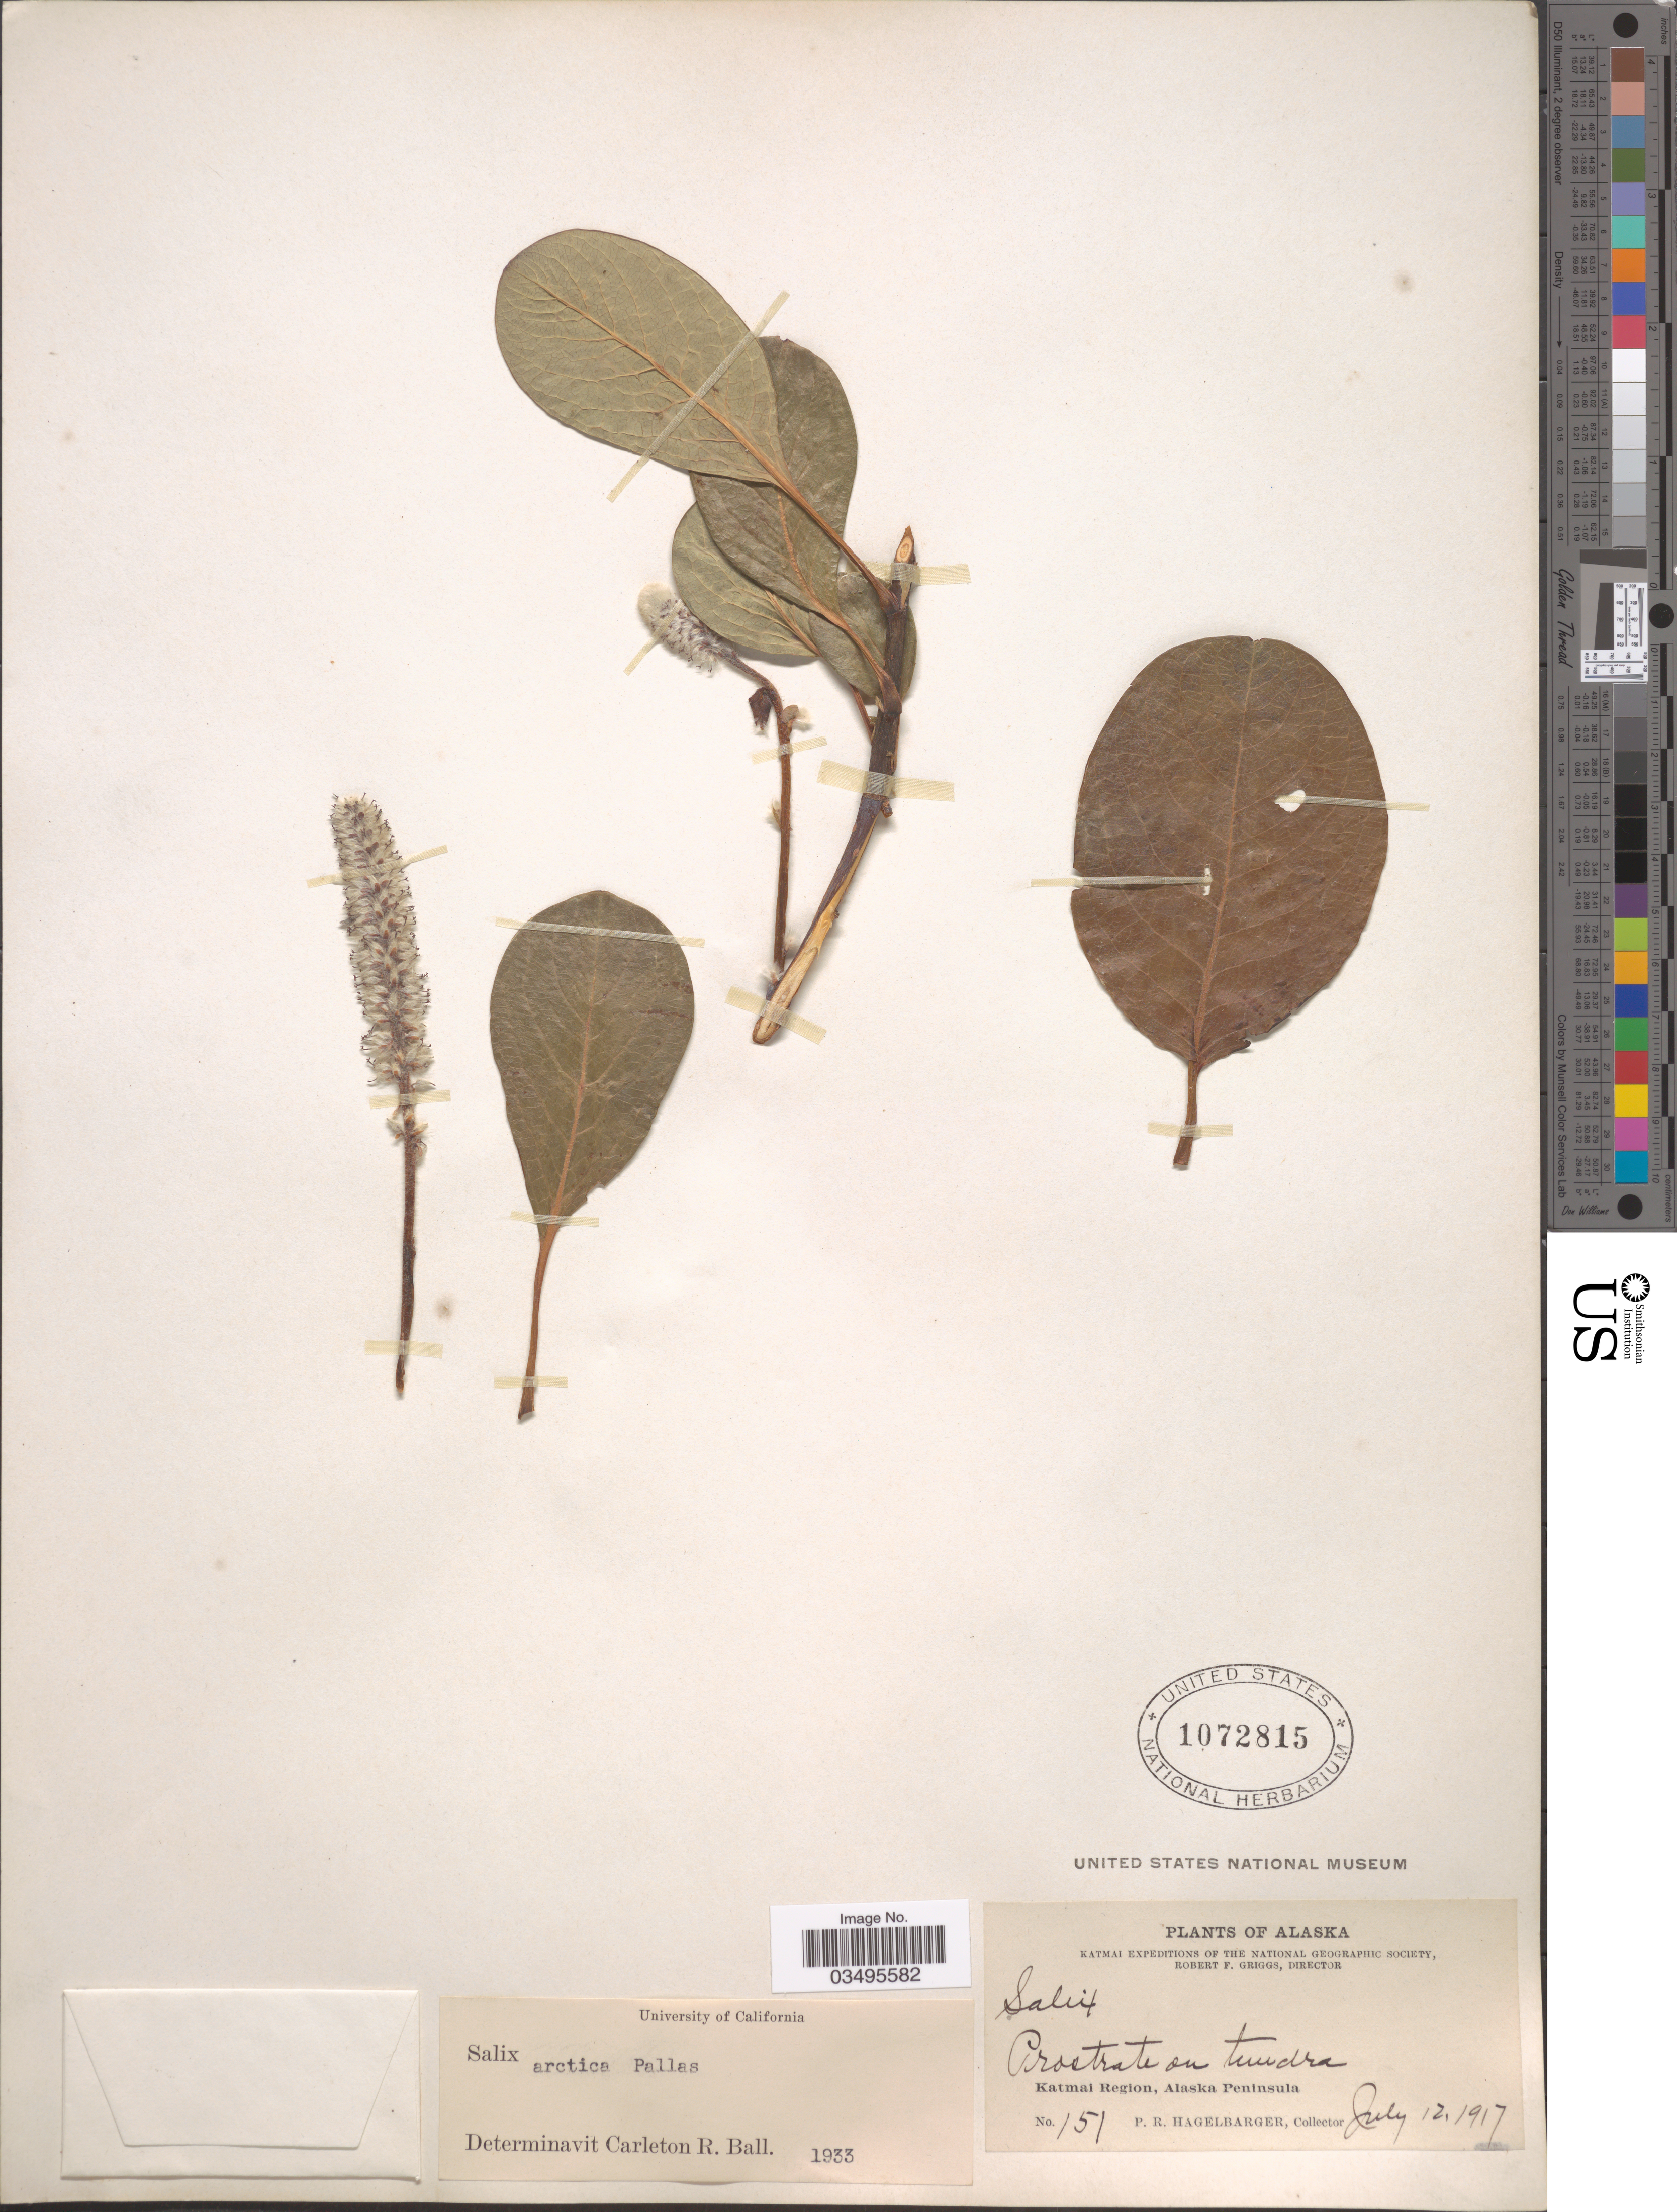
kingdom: Plantae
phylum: Tracheophyta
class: Magnoliopsida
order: Malpighiales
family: Salicaceae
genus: Salix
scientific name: Salix arctica var. obcordata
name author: (Andersson) Rydb.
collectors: P. Hagelbarger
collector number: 151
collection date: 1917-07-12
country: United States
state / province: Alaska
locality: Katmai Region, Alaska Peninsula.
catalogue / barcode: US 1072815